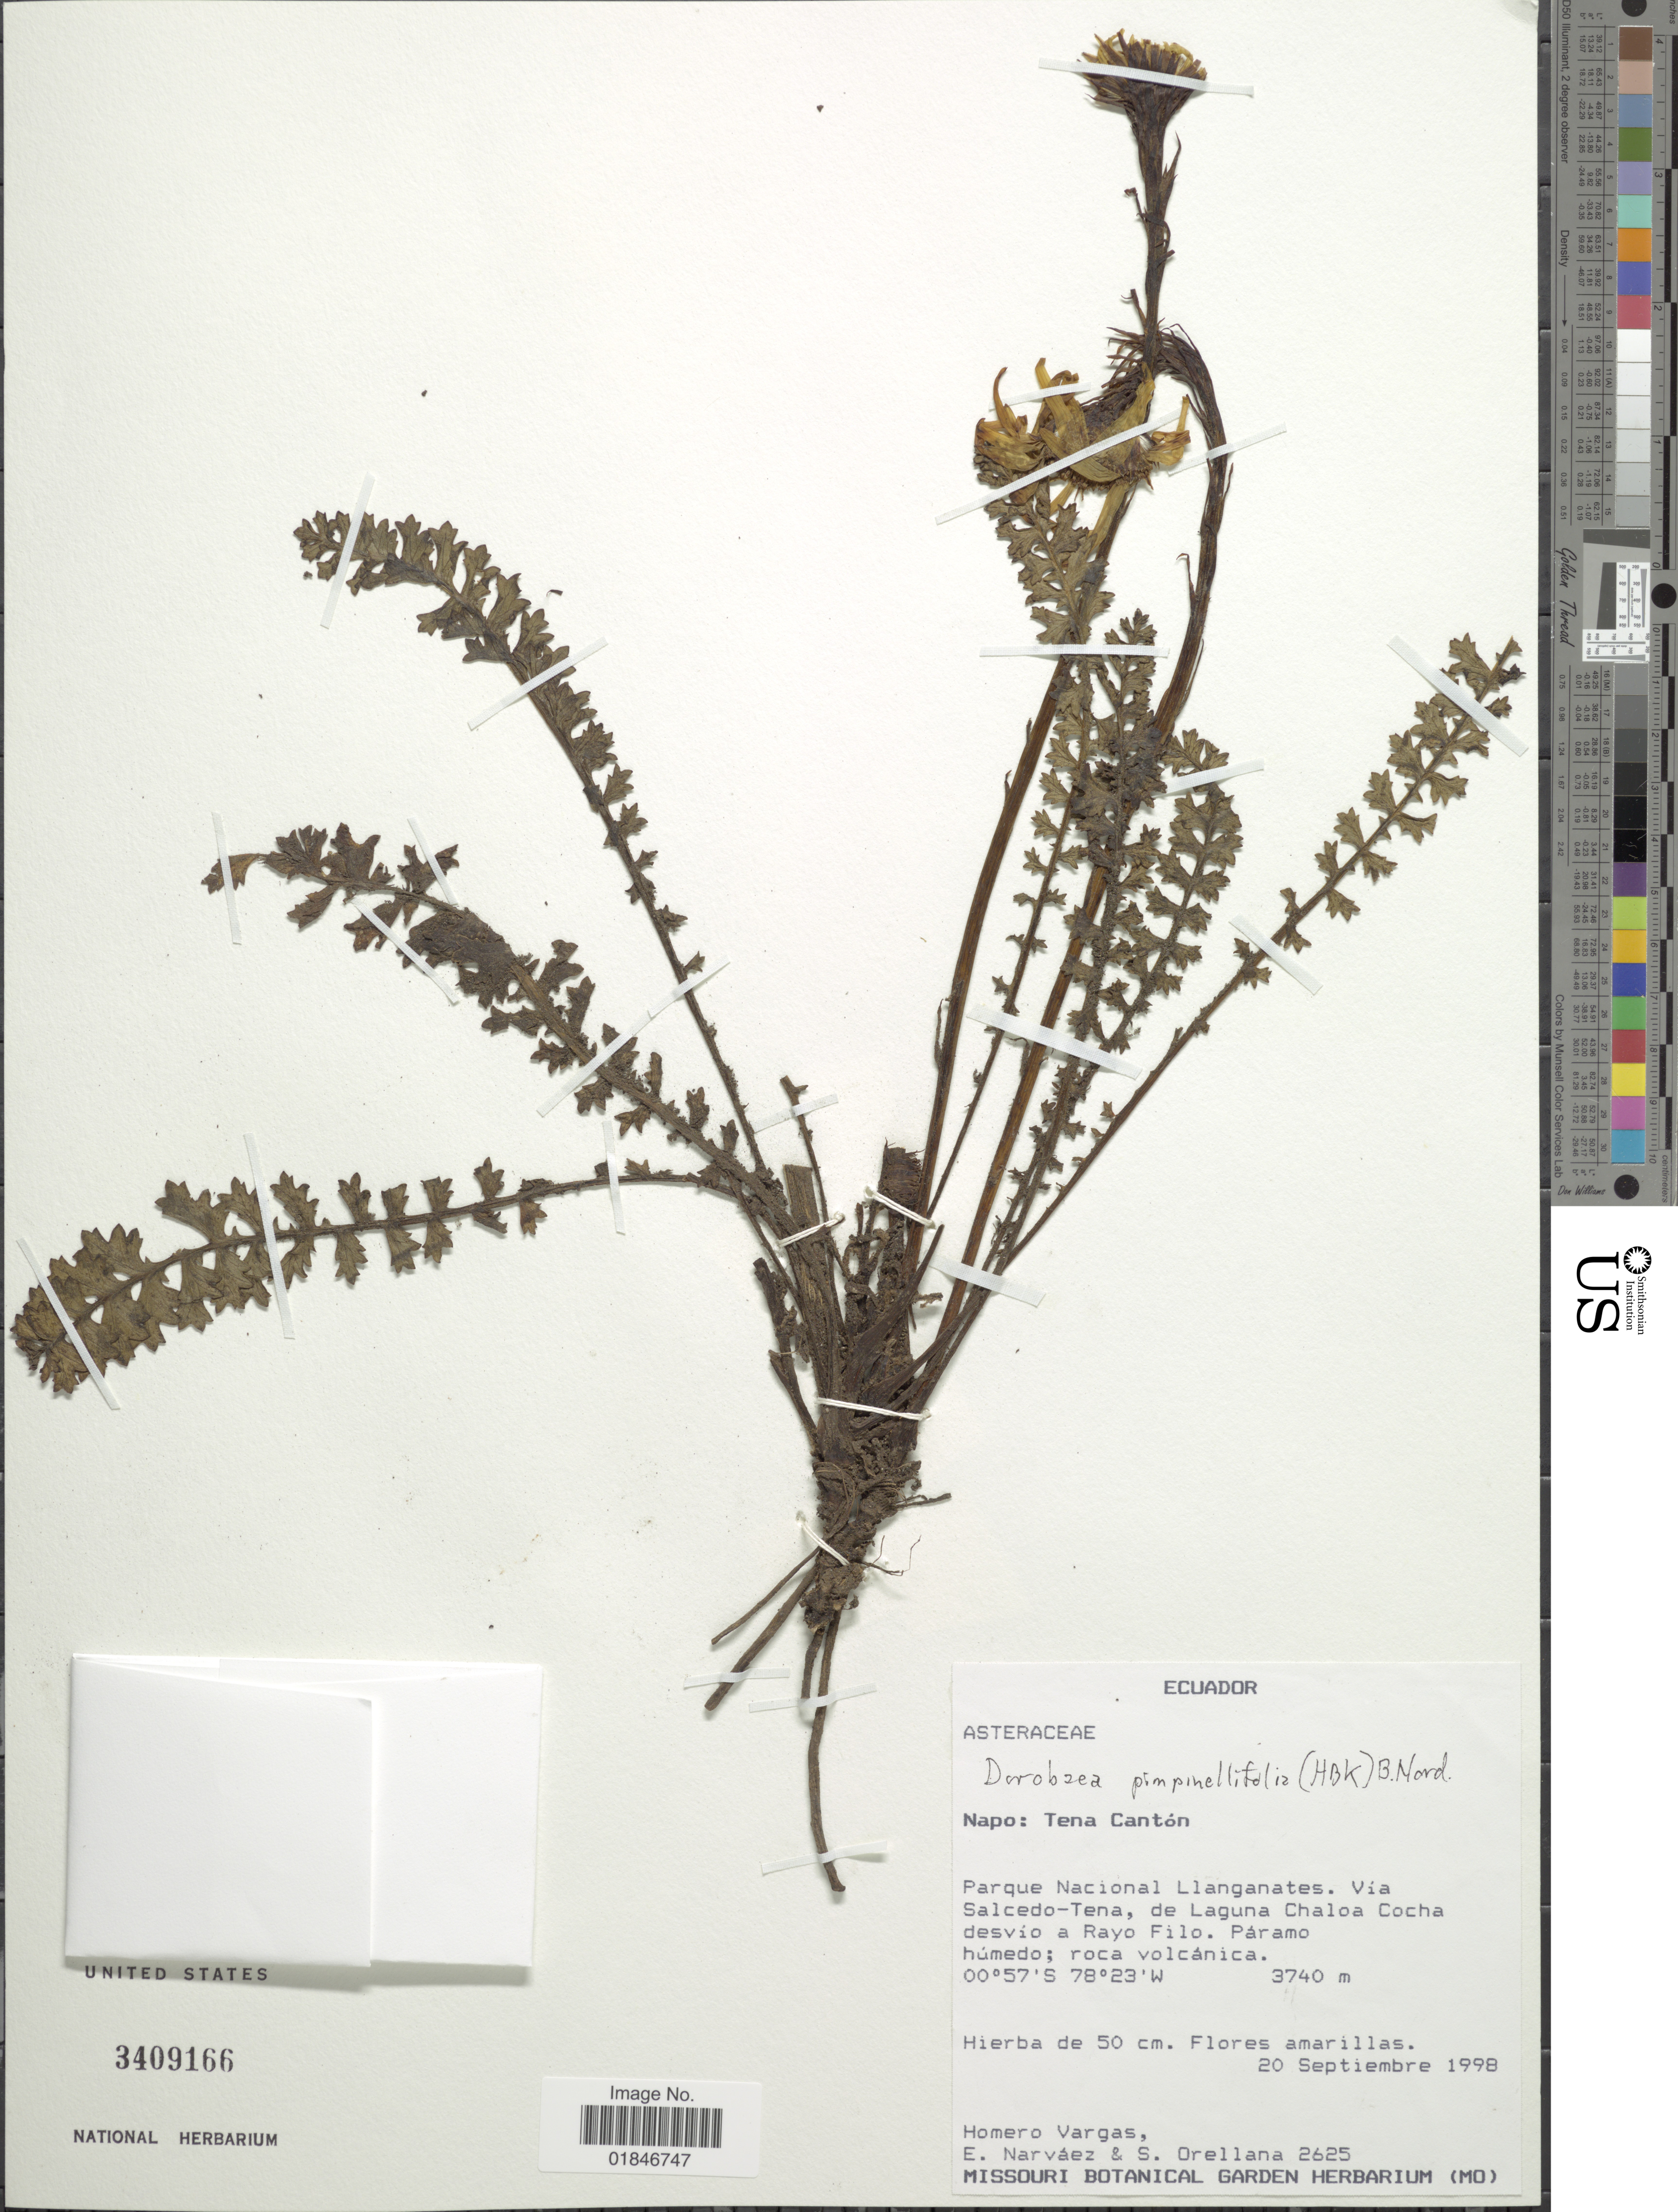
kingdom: Plantae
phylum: Tracheophyta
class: Magnoliopsida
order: Asterales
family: Asteraceae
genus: Dorobaea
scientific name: Dorobaea pimpinellifolia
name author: (Kunth) B. Nord.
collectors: H. Vargas, E. Narváez & S. Orellana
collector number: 2625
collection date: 1998-09-20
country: Ecuador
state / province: Napo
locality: Napo: Tena Canton, Parque Nacional Llanganates. Via Salcedo-Tena, de laguna Chaloa Cocha desvio a Rayo Filo.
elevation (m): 3740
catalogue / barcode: US 3409166